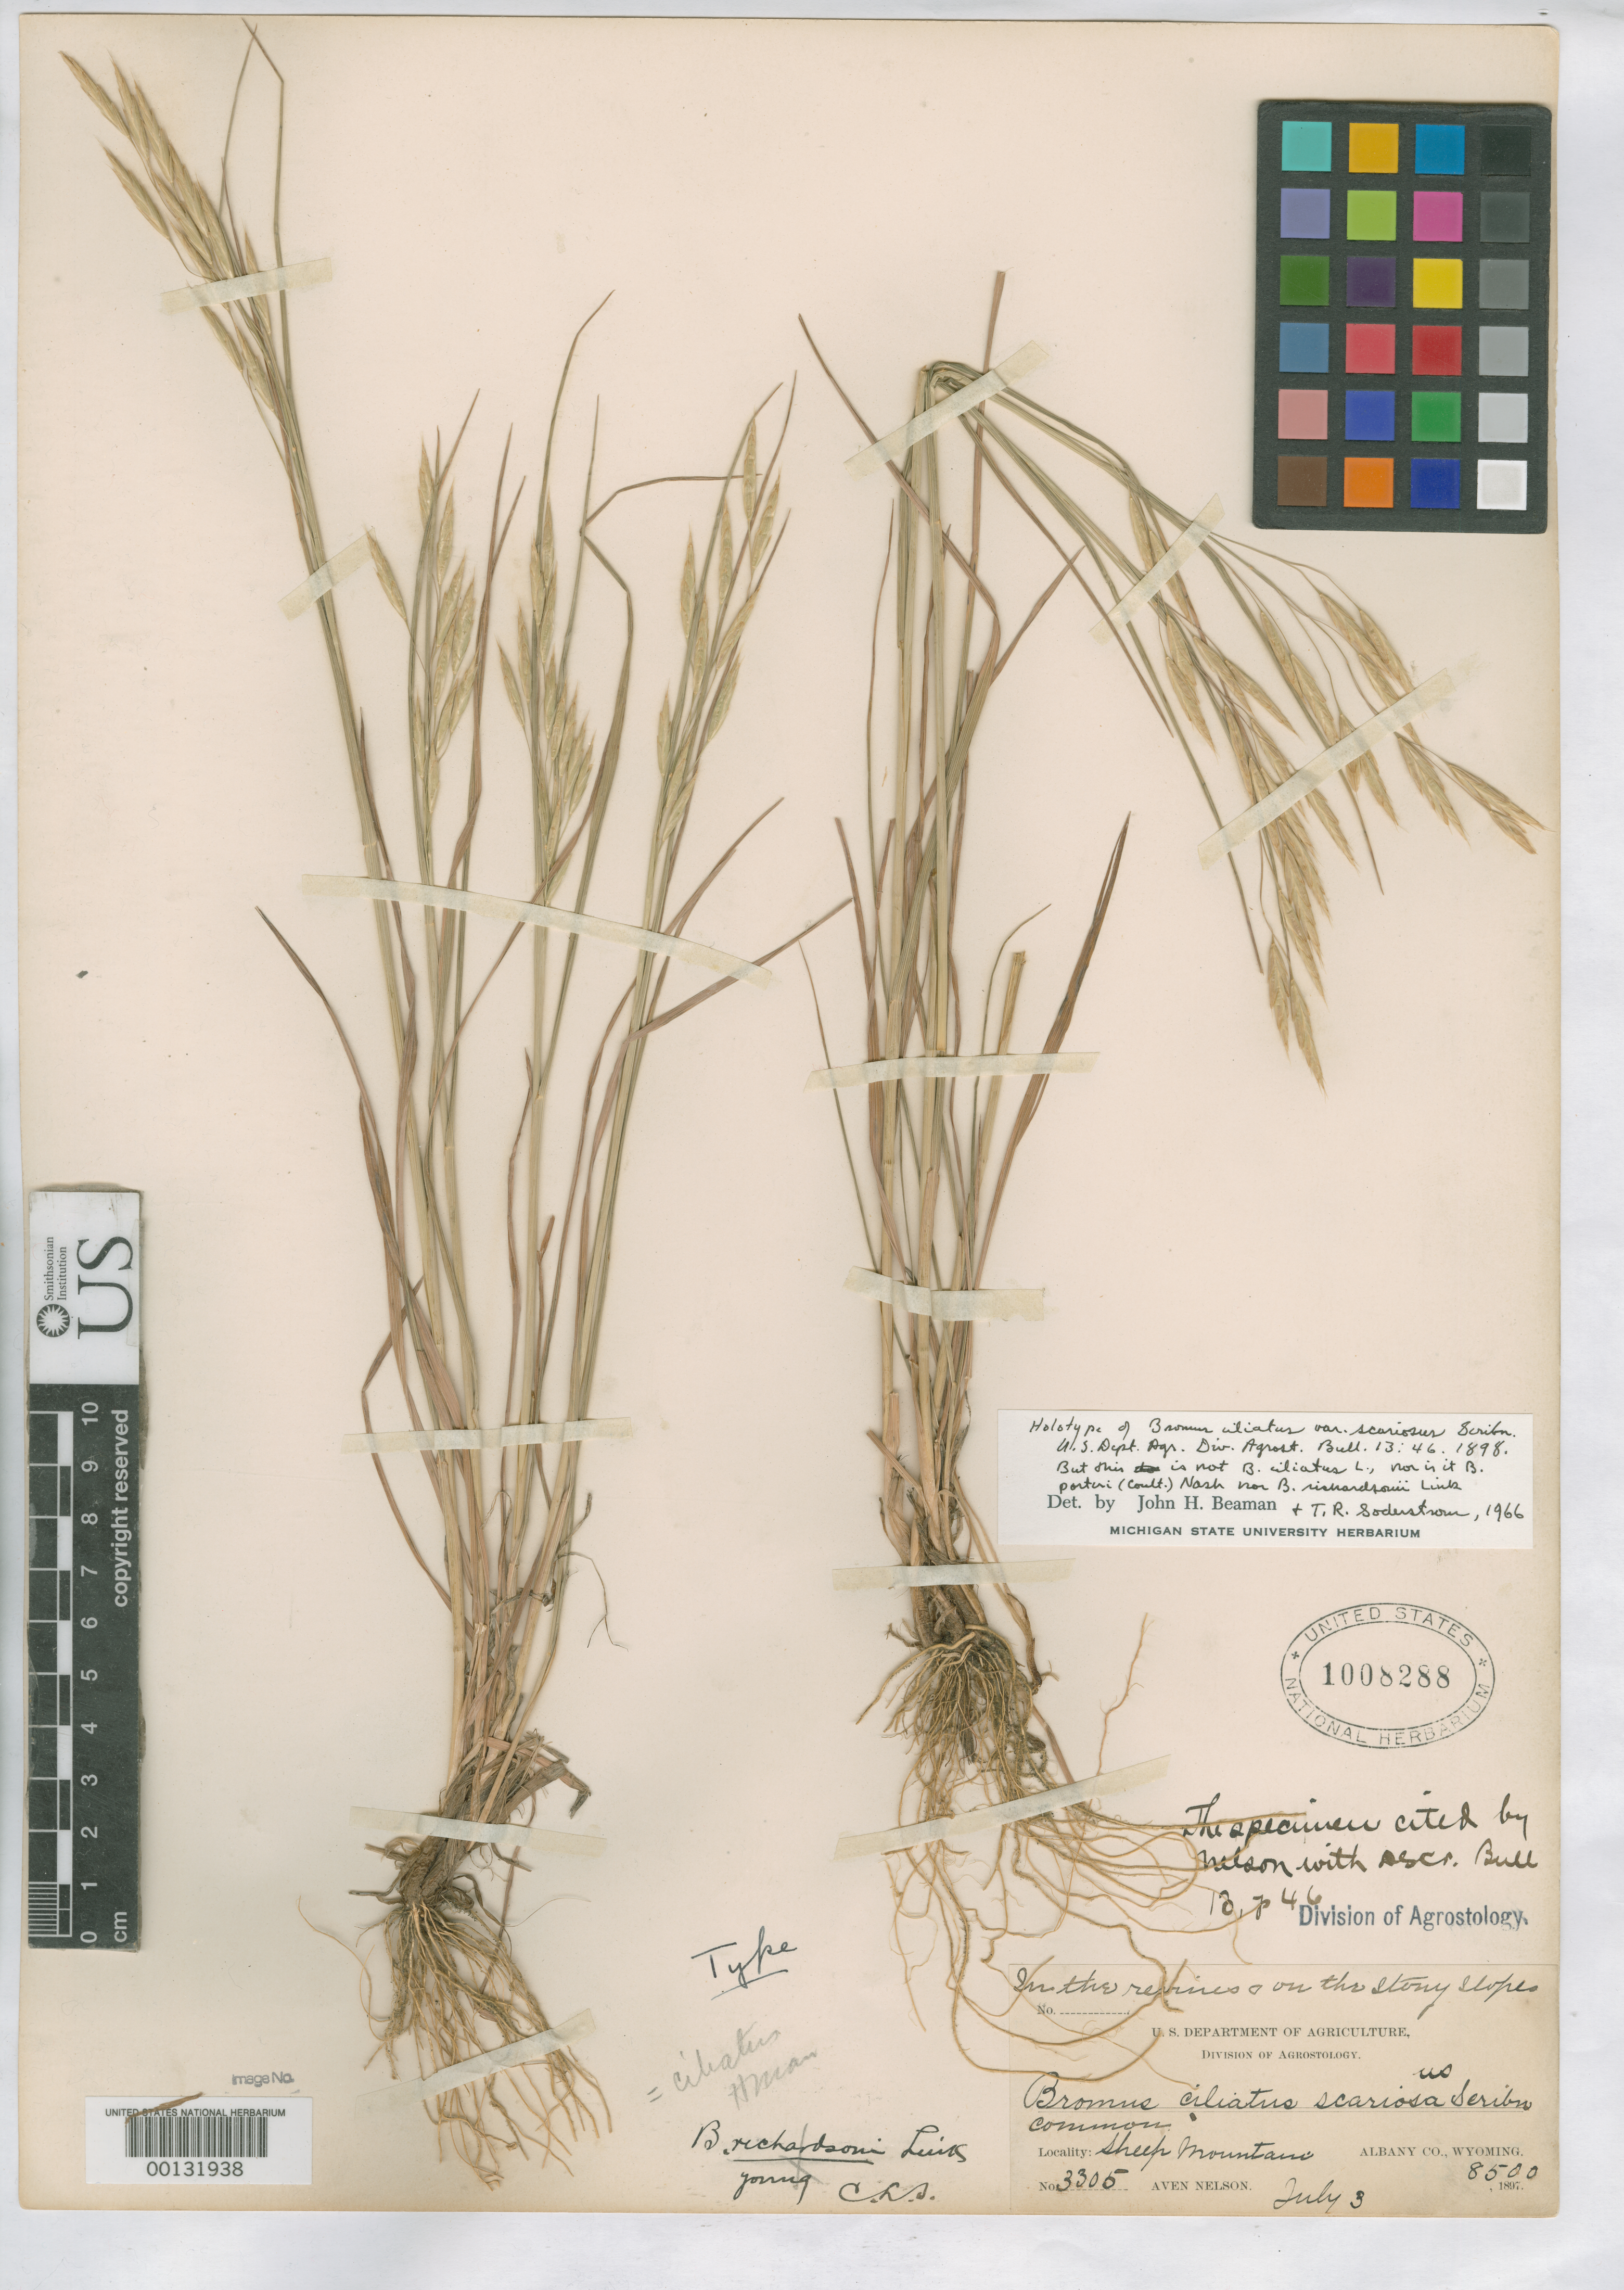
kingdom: Plantae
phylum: Tracheophyta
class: Liliopsida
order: Poales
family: Poaceae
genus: Bromus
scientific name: Bromus ciliatus var. scariosus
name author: Scribn.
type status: Holotype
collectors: A. Nelson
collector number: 3305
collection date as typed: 03 Jul 1897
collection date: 1897-07-03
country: United States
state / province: Wyoming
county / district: Albany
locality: In the ravines of the stoney slope, Sheep Mts; alt. 8500 ft.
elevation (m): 2591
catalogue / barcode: US 1008288